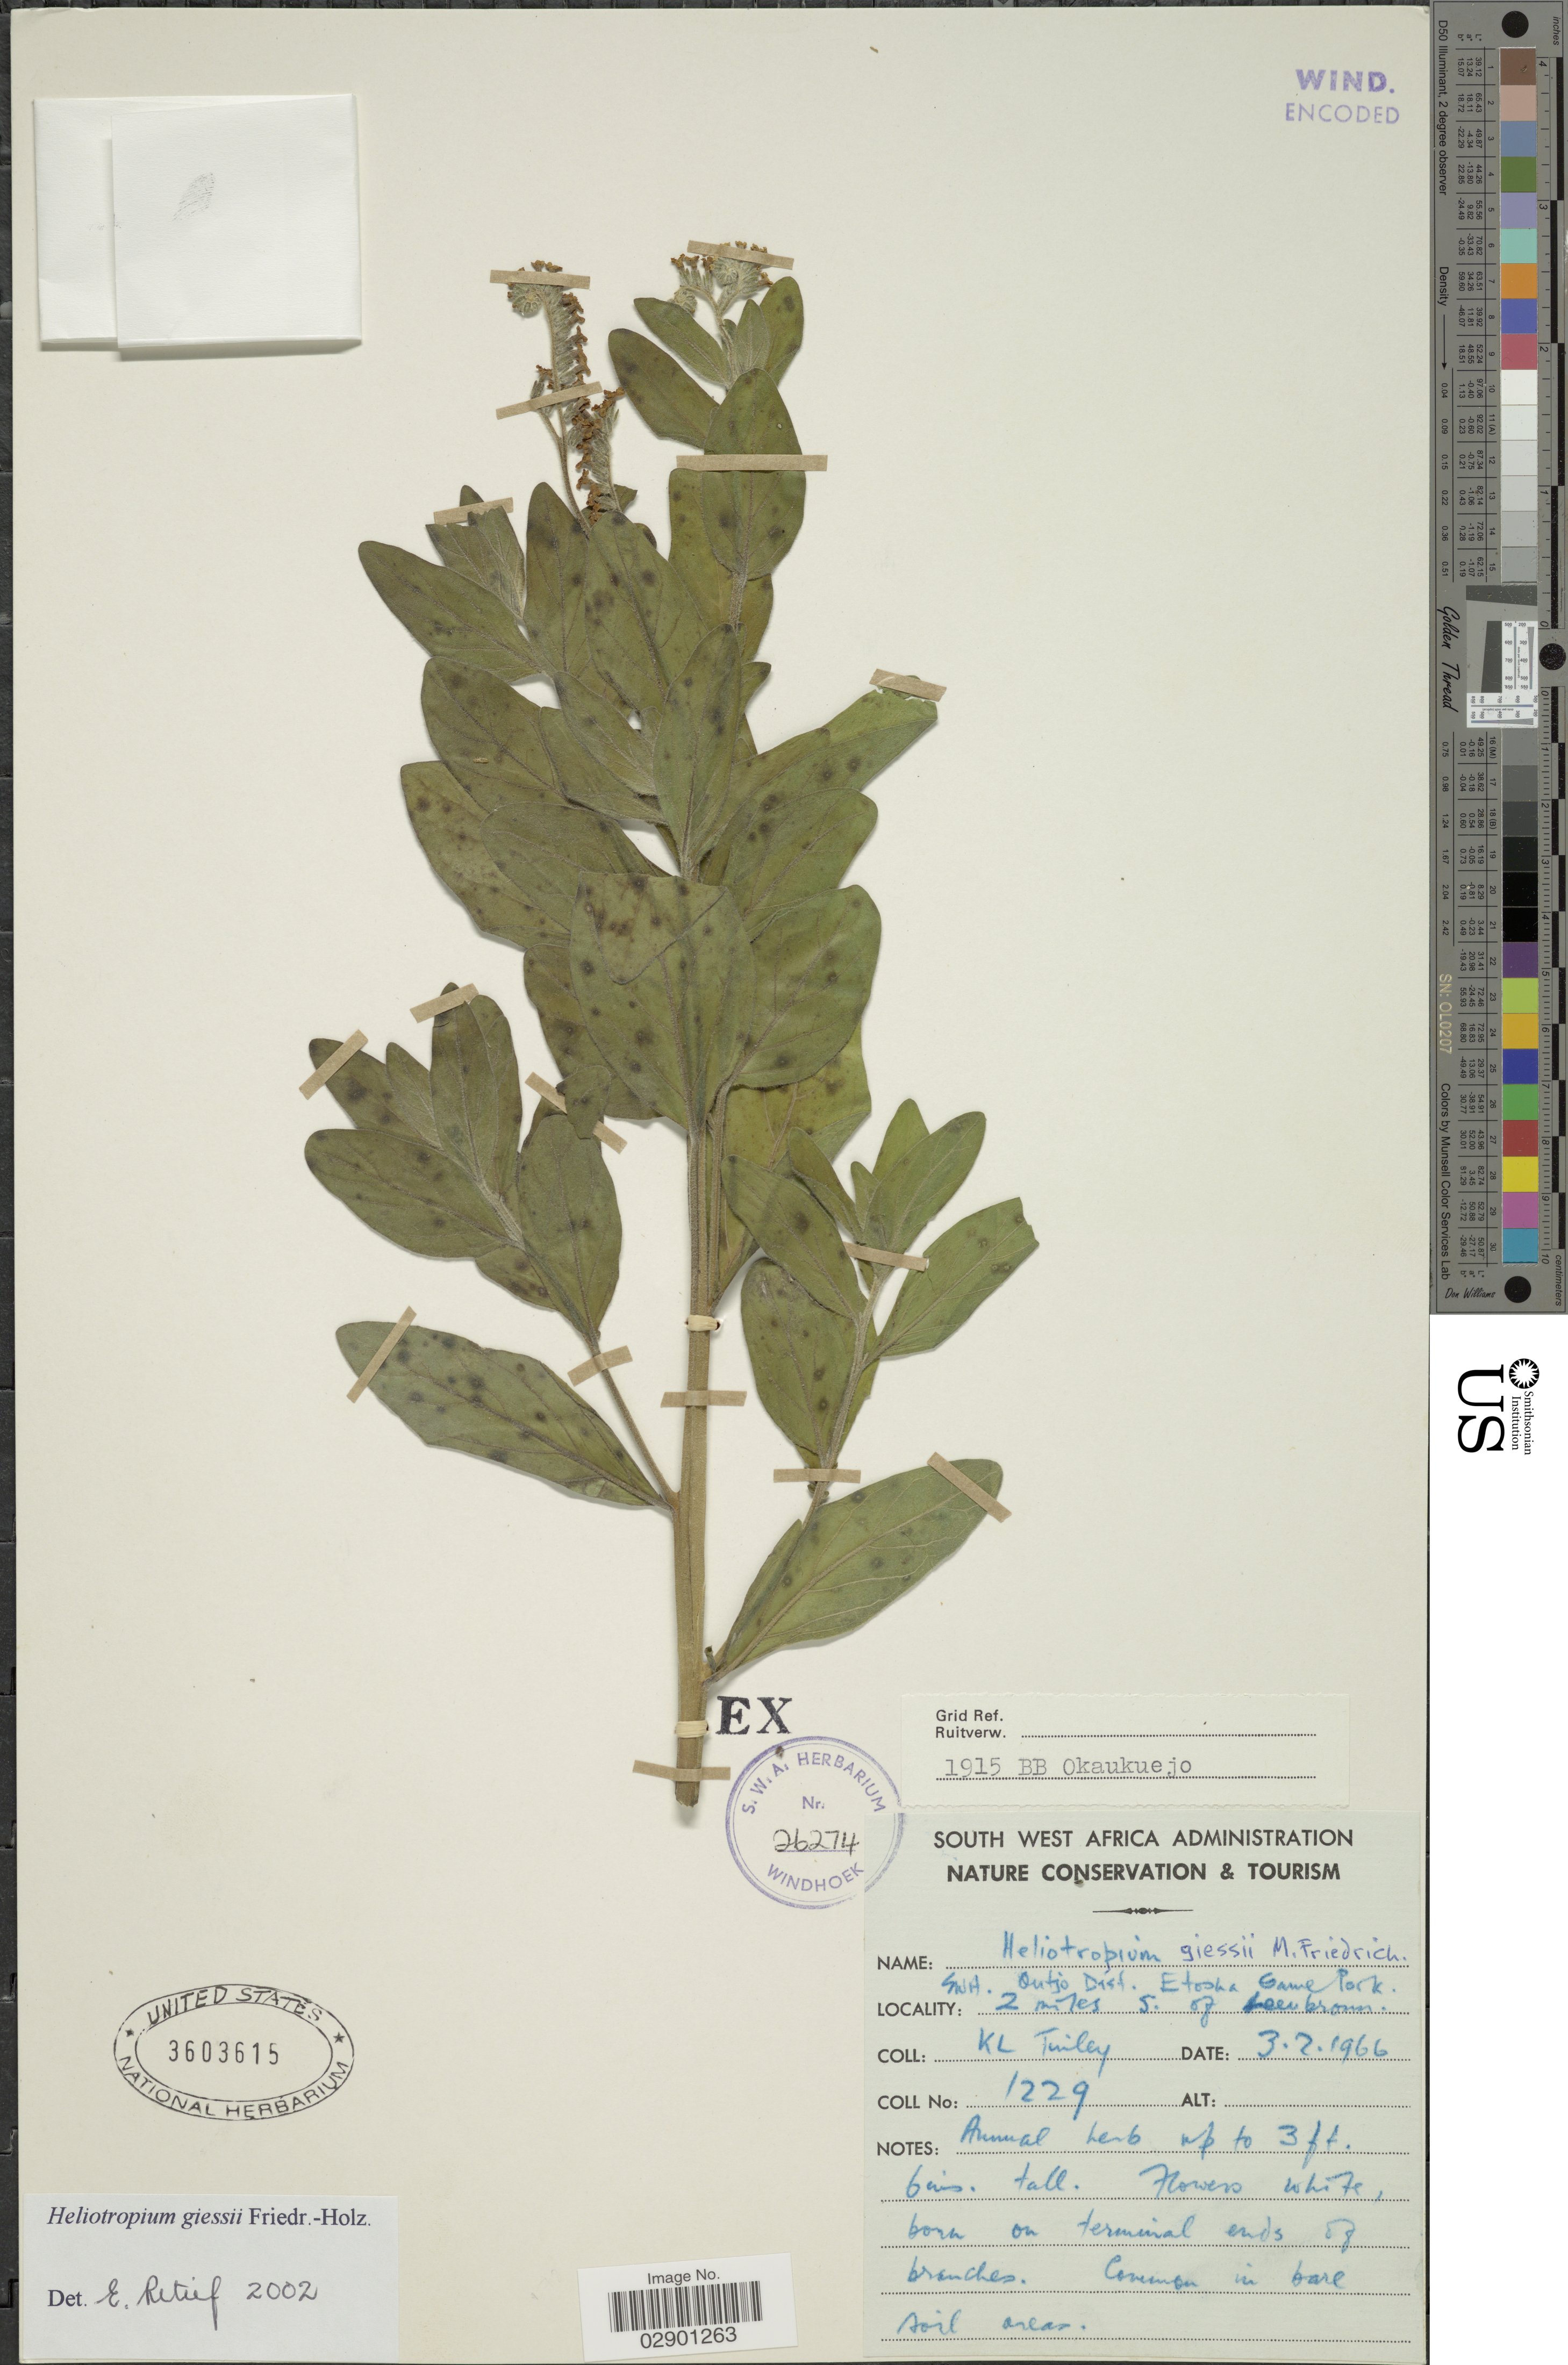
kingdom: Plantae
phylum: Tracheophyta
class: Magnoliopsida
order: Boraginales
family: Heliotropiaceae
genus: Heliotropium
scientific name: Heliotropium giessii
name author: Friedrich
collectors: K. Tinley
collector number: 1229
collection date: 1966-02-03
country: Namibia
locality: SWA. Outjo Dist. Etosha Game Park, 2 miles S. of Leeubron.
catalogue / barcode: US 3603615